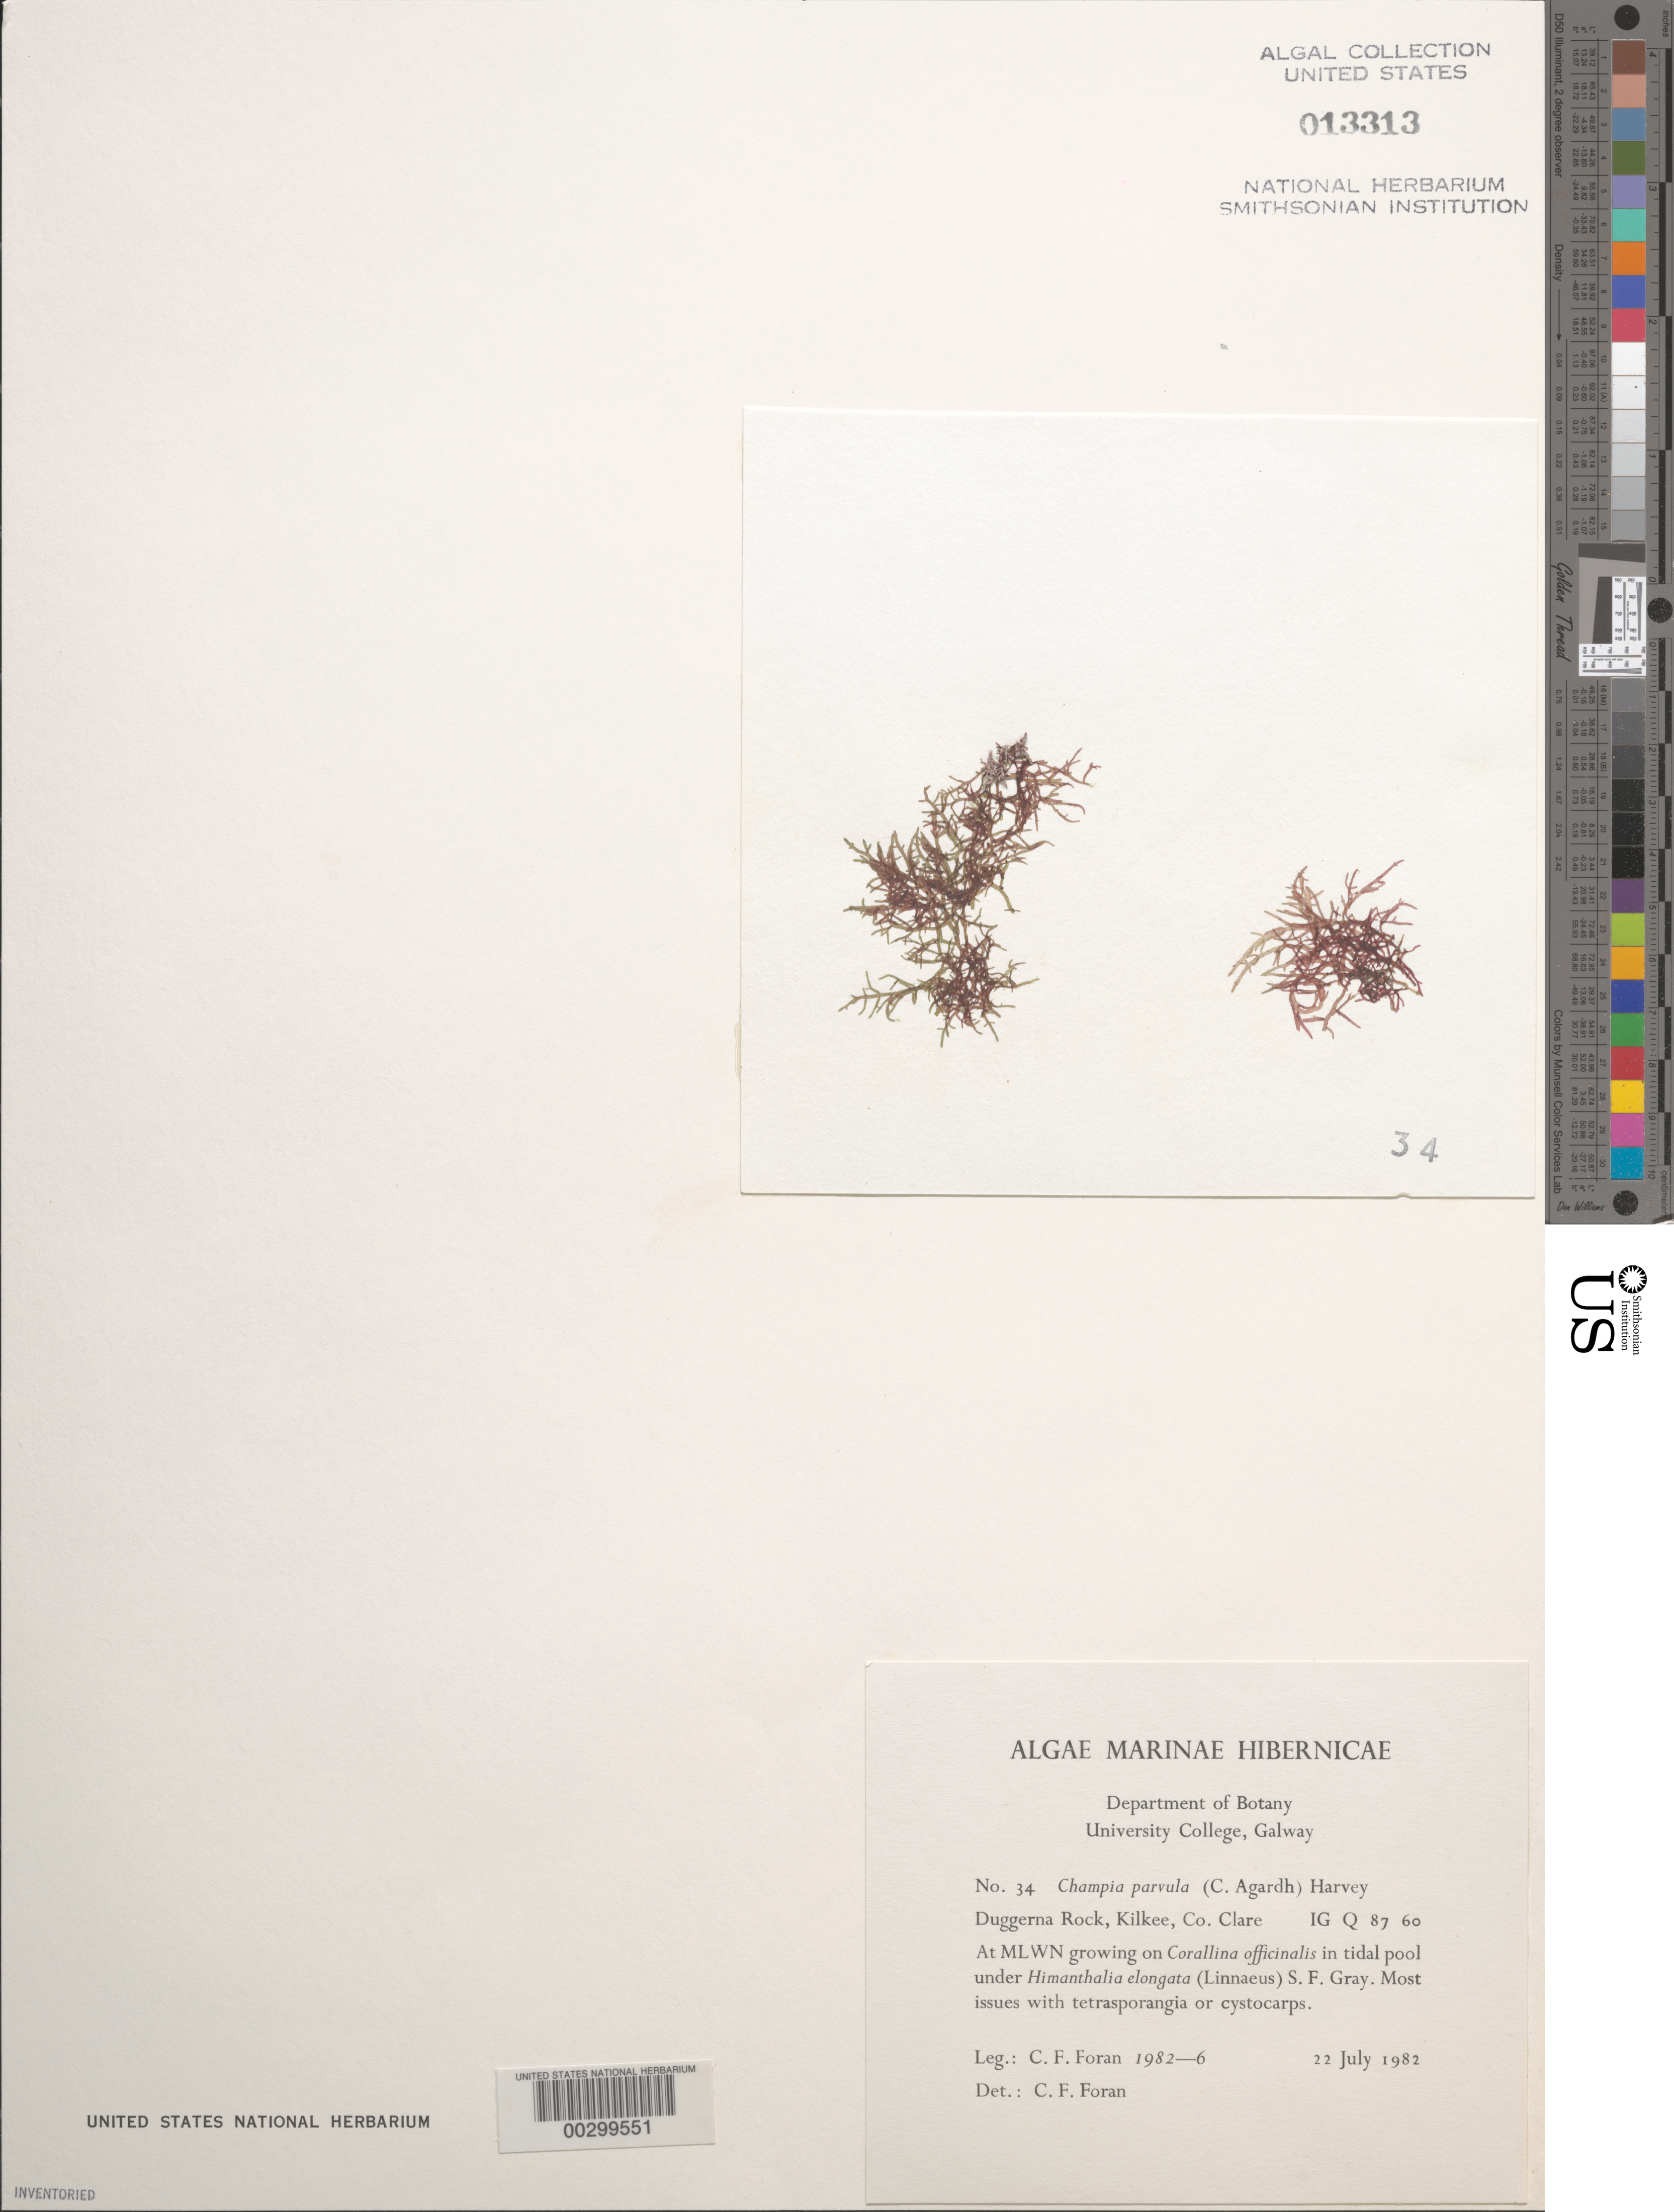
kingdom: Plantae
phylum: Rhodophyta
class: Florideophyceae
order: Rhodymeniales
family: Champiaceae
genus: Champia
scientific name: Champia parvula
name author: (C. Agardh) Harv.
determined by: Foran, C. F.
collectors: C. Foran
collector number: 1982-6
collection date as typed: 22 Jul 1982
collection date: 1982-07-22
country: Ireland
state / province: Munster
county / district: Clare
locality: Duggerna Rock, Kilkee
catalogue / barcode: US 13313